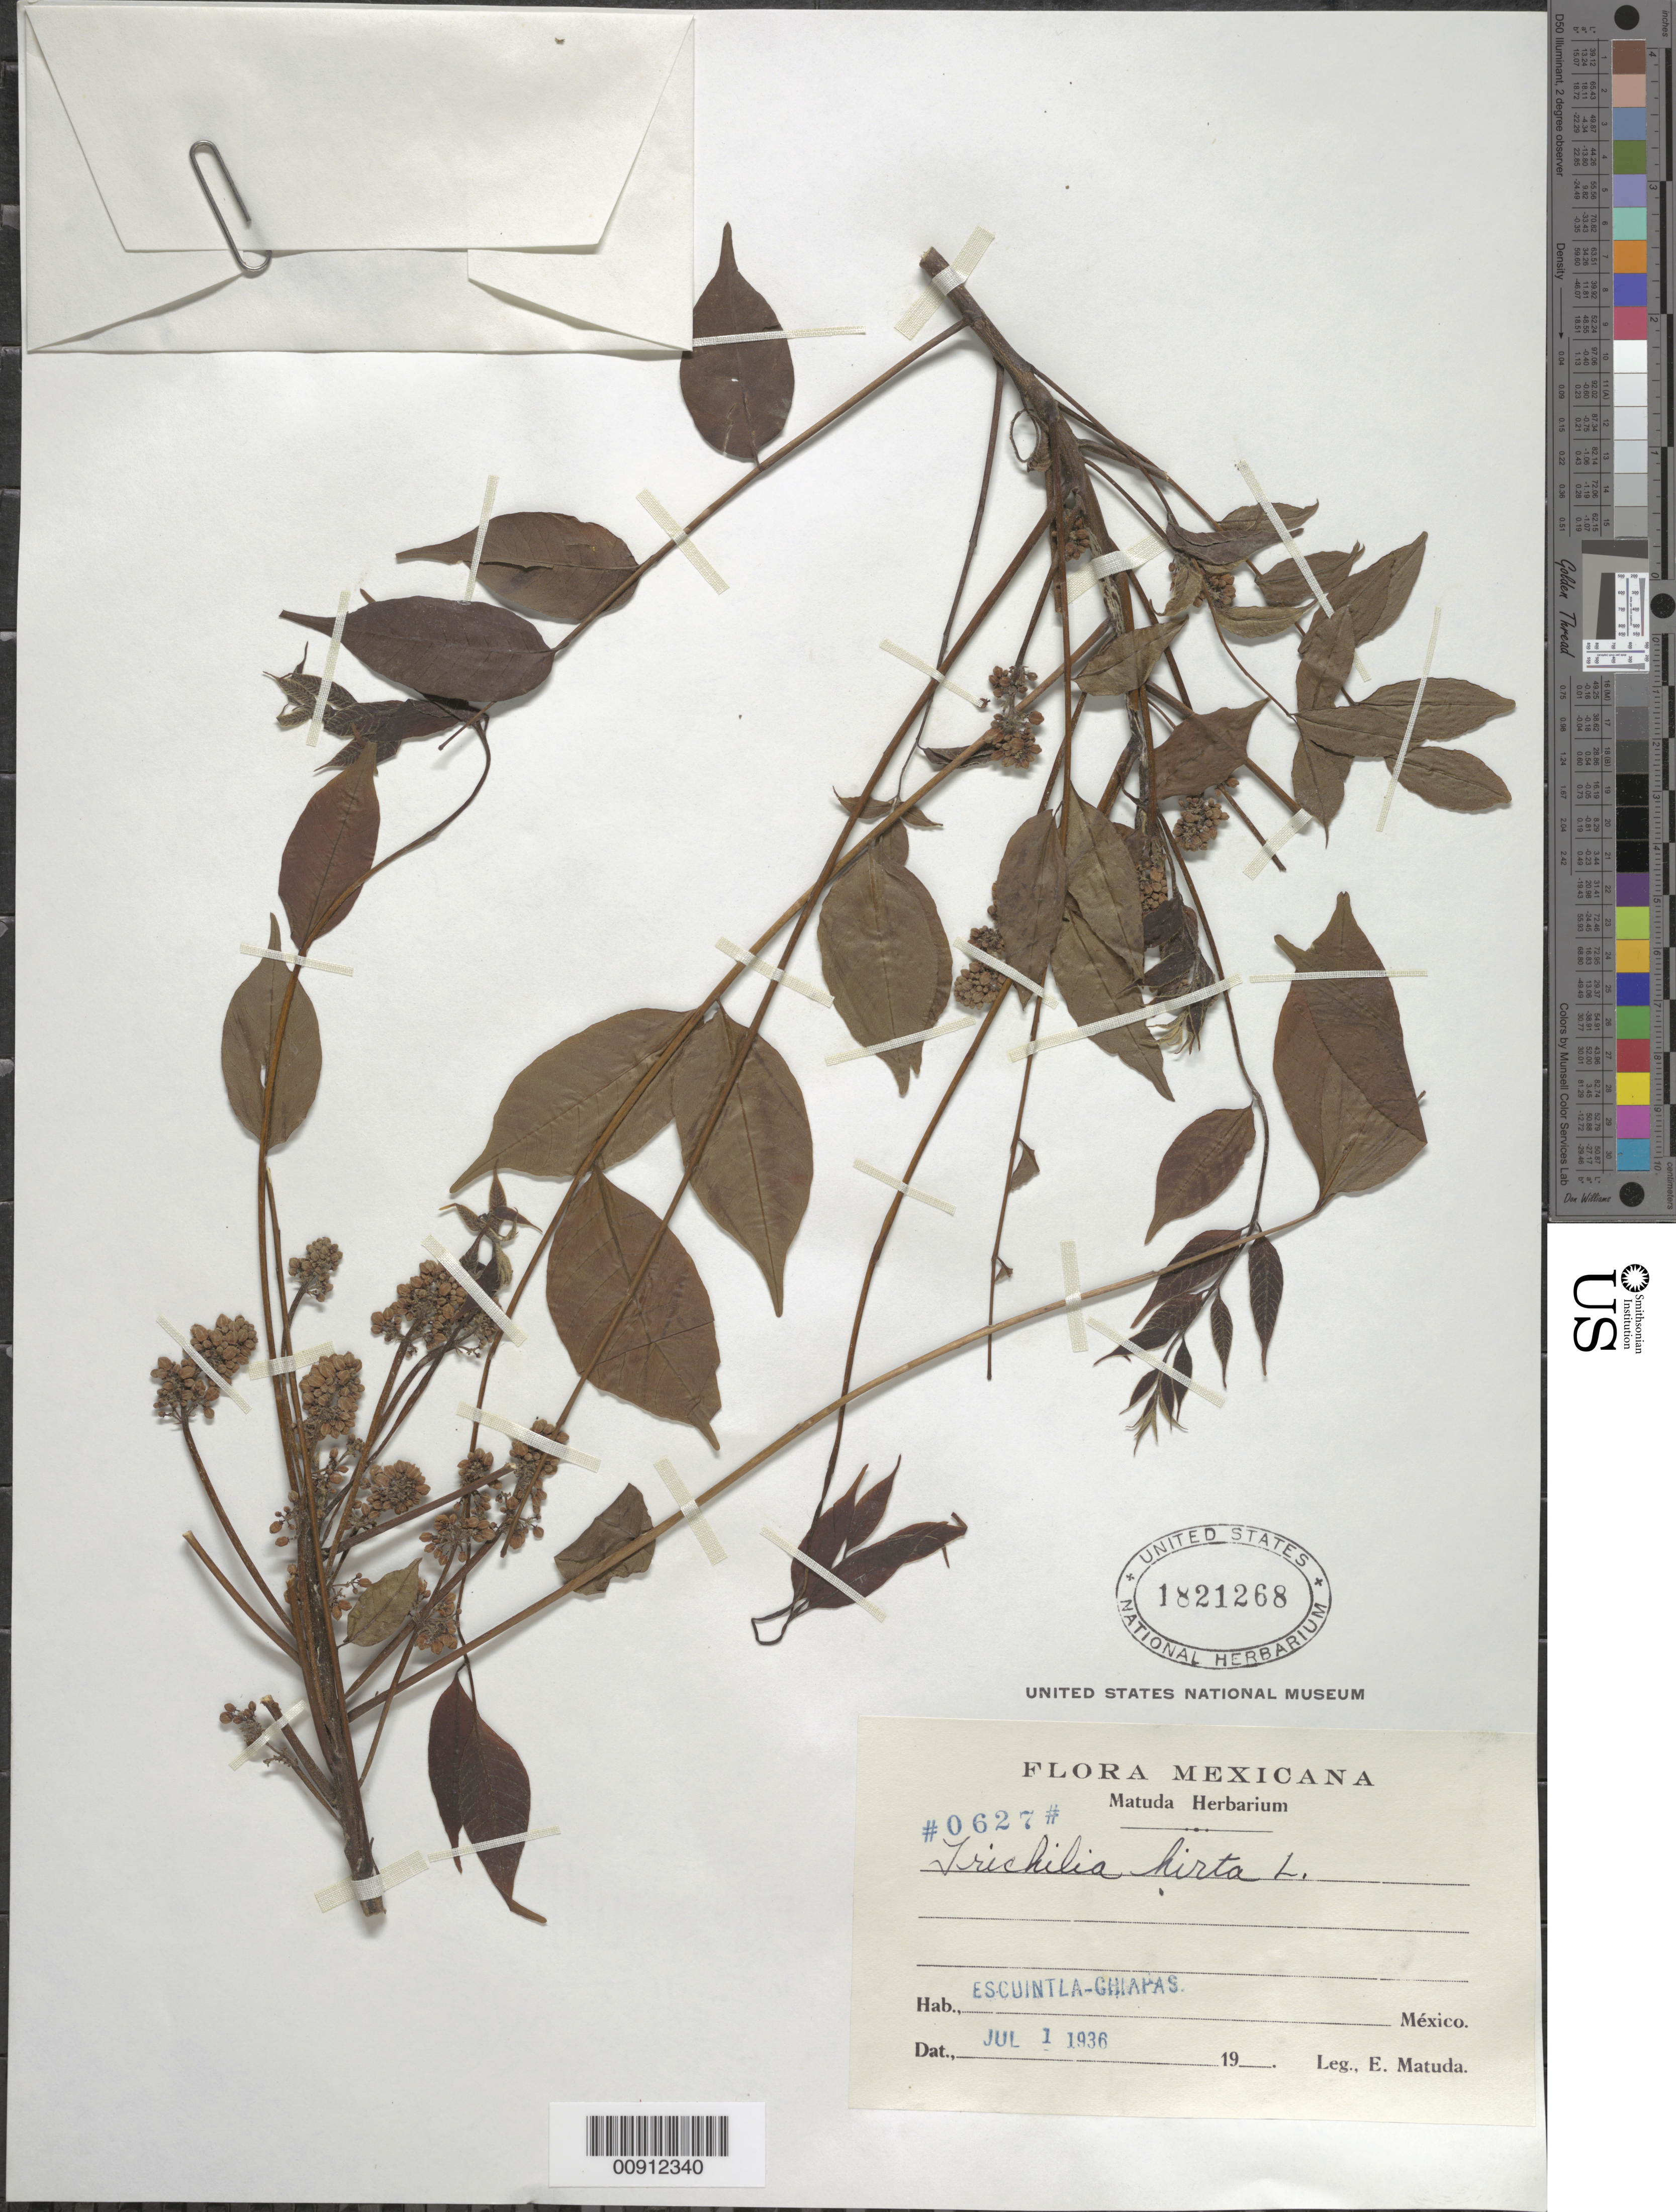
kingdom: Plantae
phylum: Tracheophyta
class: Magnoliopsida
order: Sapindales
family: Meliaceae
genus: Trichilia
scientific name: Trichilia hirta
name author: L.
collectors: E. Matuda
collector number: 0627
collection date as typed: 01 Jul 1936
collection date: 1936-07-01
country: Mexico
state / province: Chiapas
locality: Escuintla, Chiapas.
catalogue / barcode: US 1821268